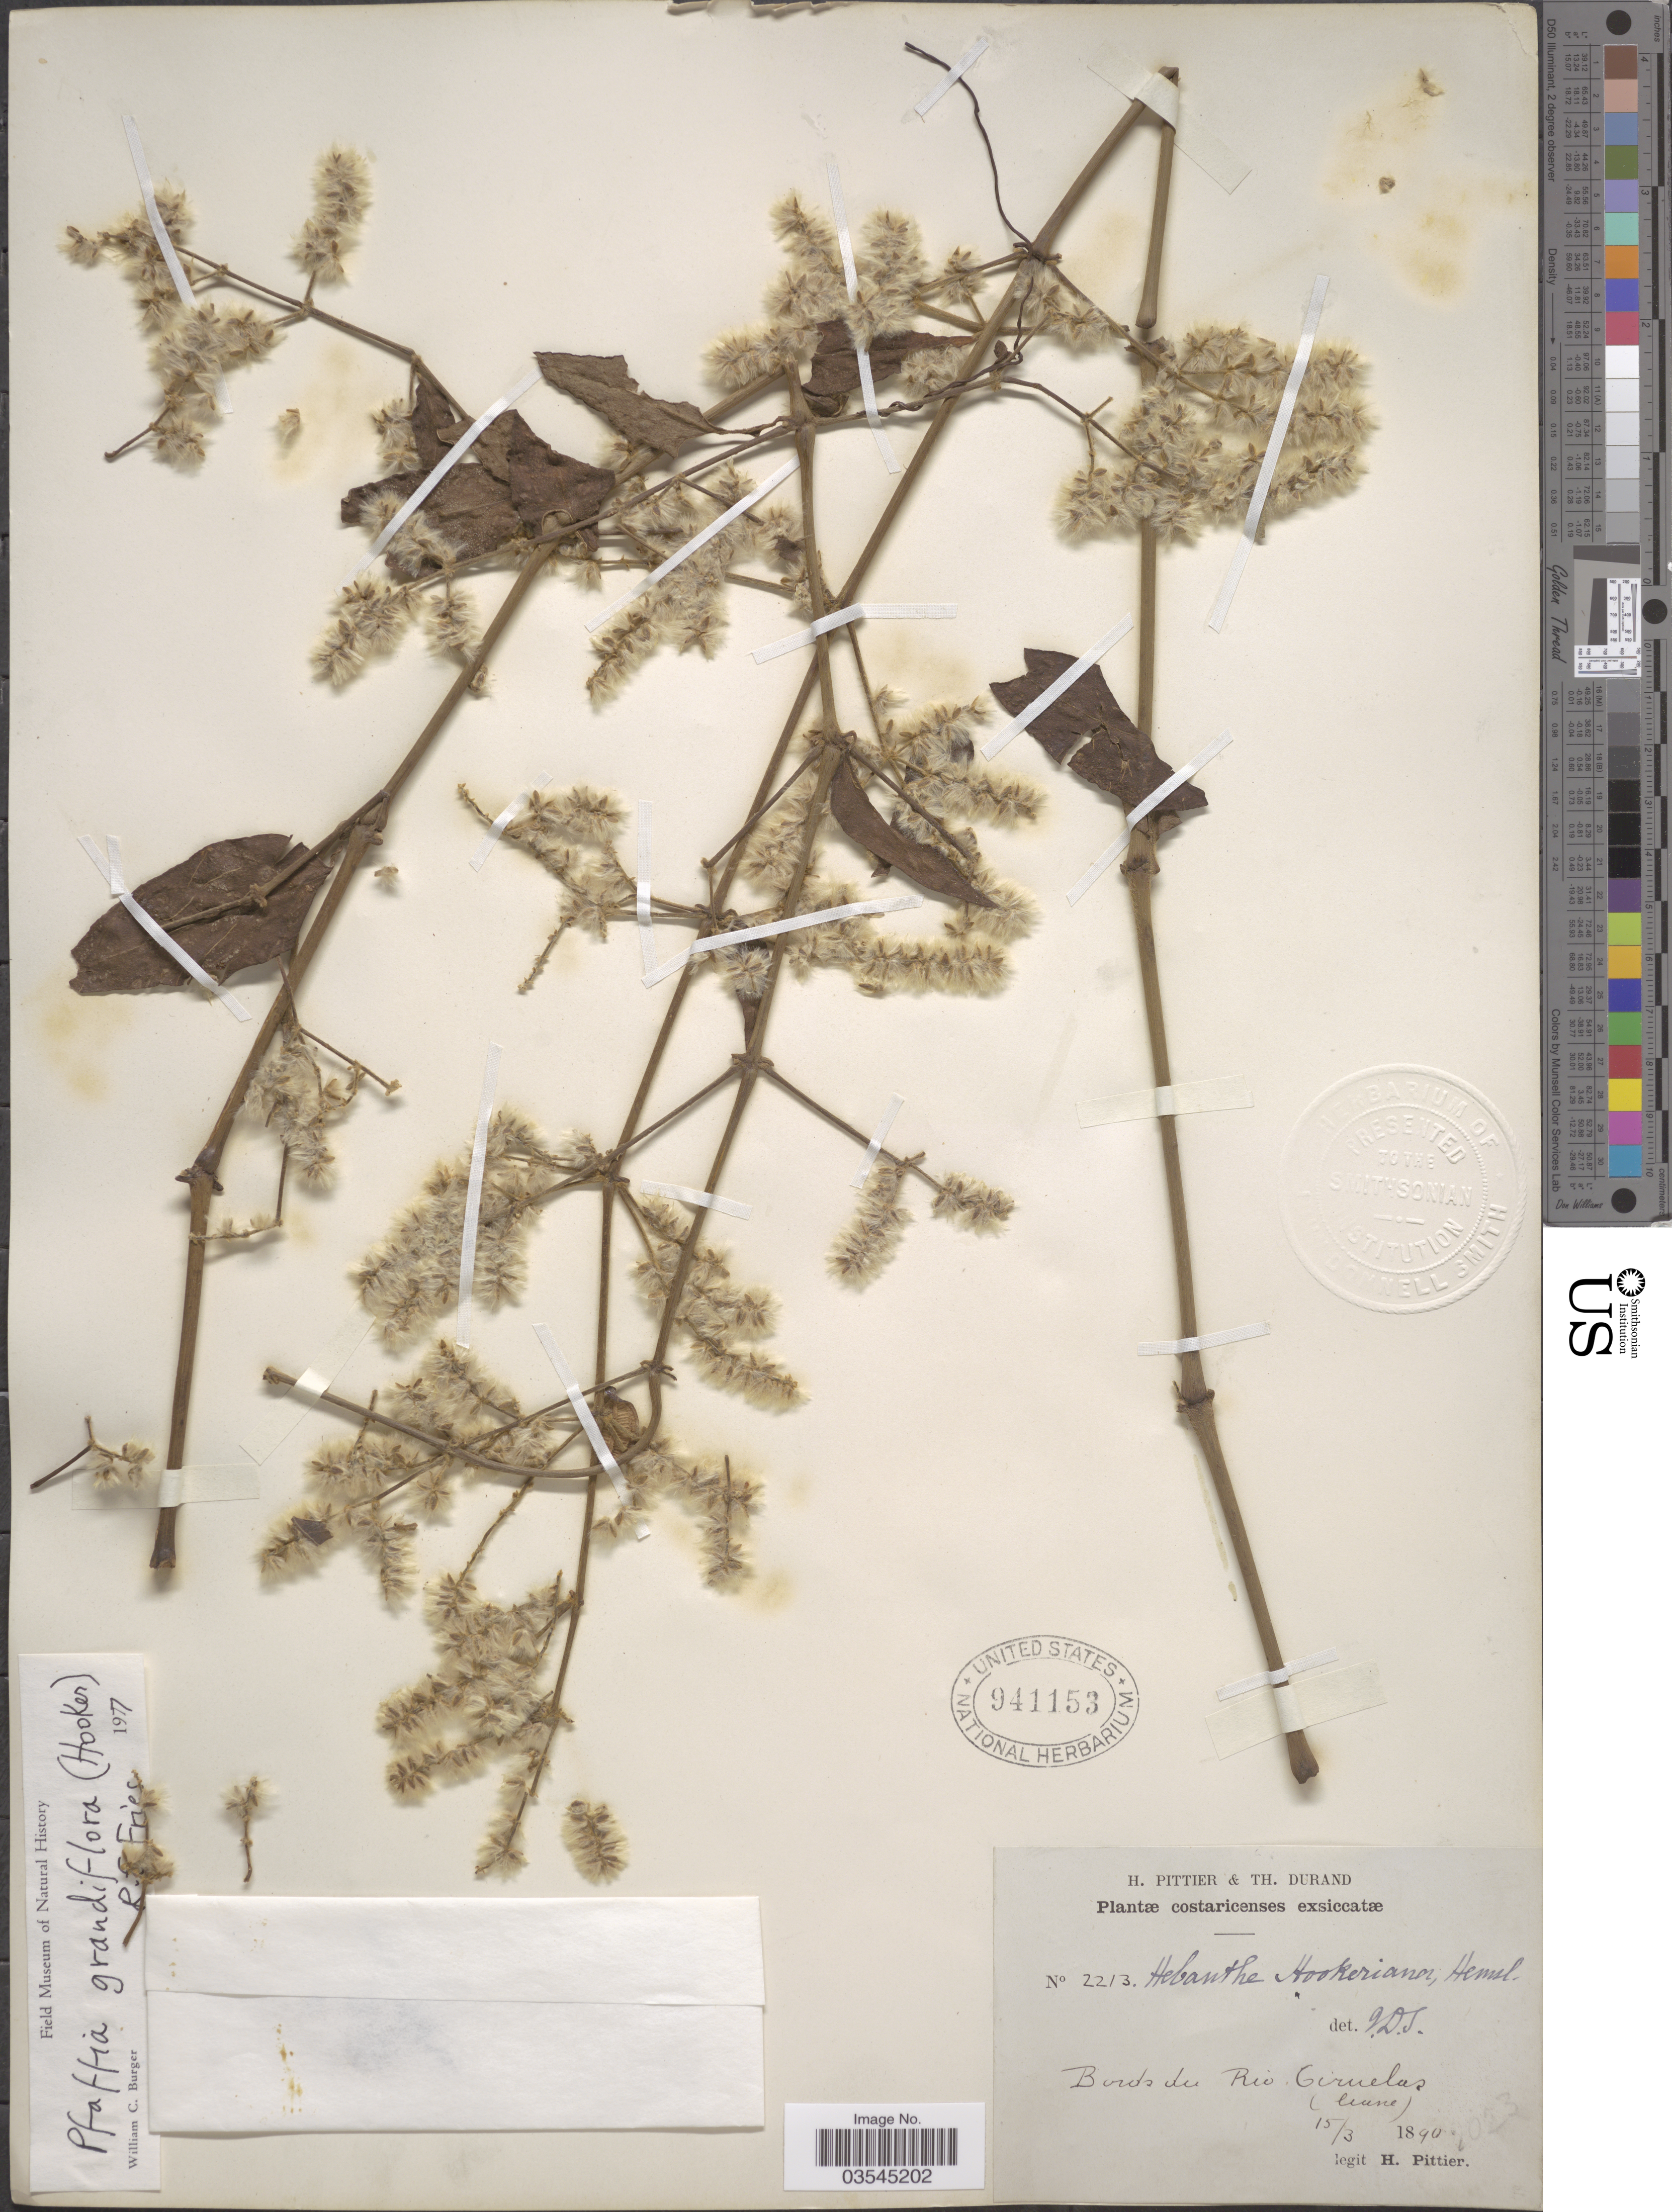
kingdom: Plantae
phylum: Tracheophyta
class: Magnoliopsida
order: Caryophyllales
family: Amaranthaceae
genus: Pfaffia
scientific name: Pfaffia grandiflora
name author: (Hook.) R.E. Fr.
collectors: H. F. Pittier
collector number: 2213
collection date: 1890-03-15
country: Costa Rica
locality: Bords du Rio Ciruelas.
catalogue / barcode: US 941153